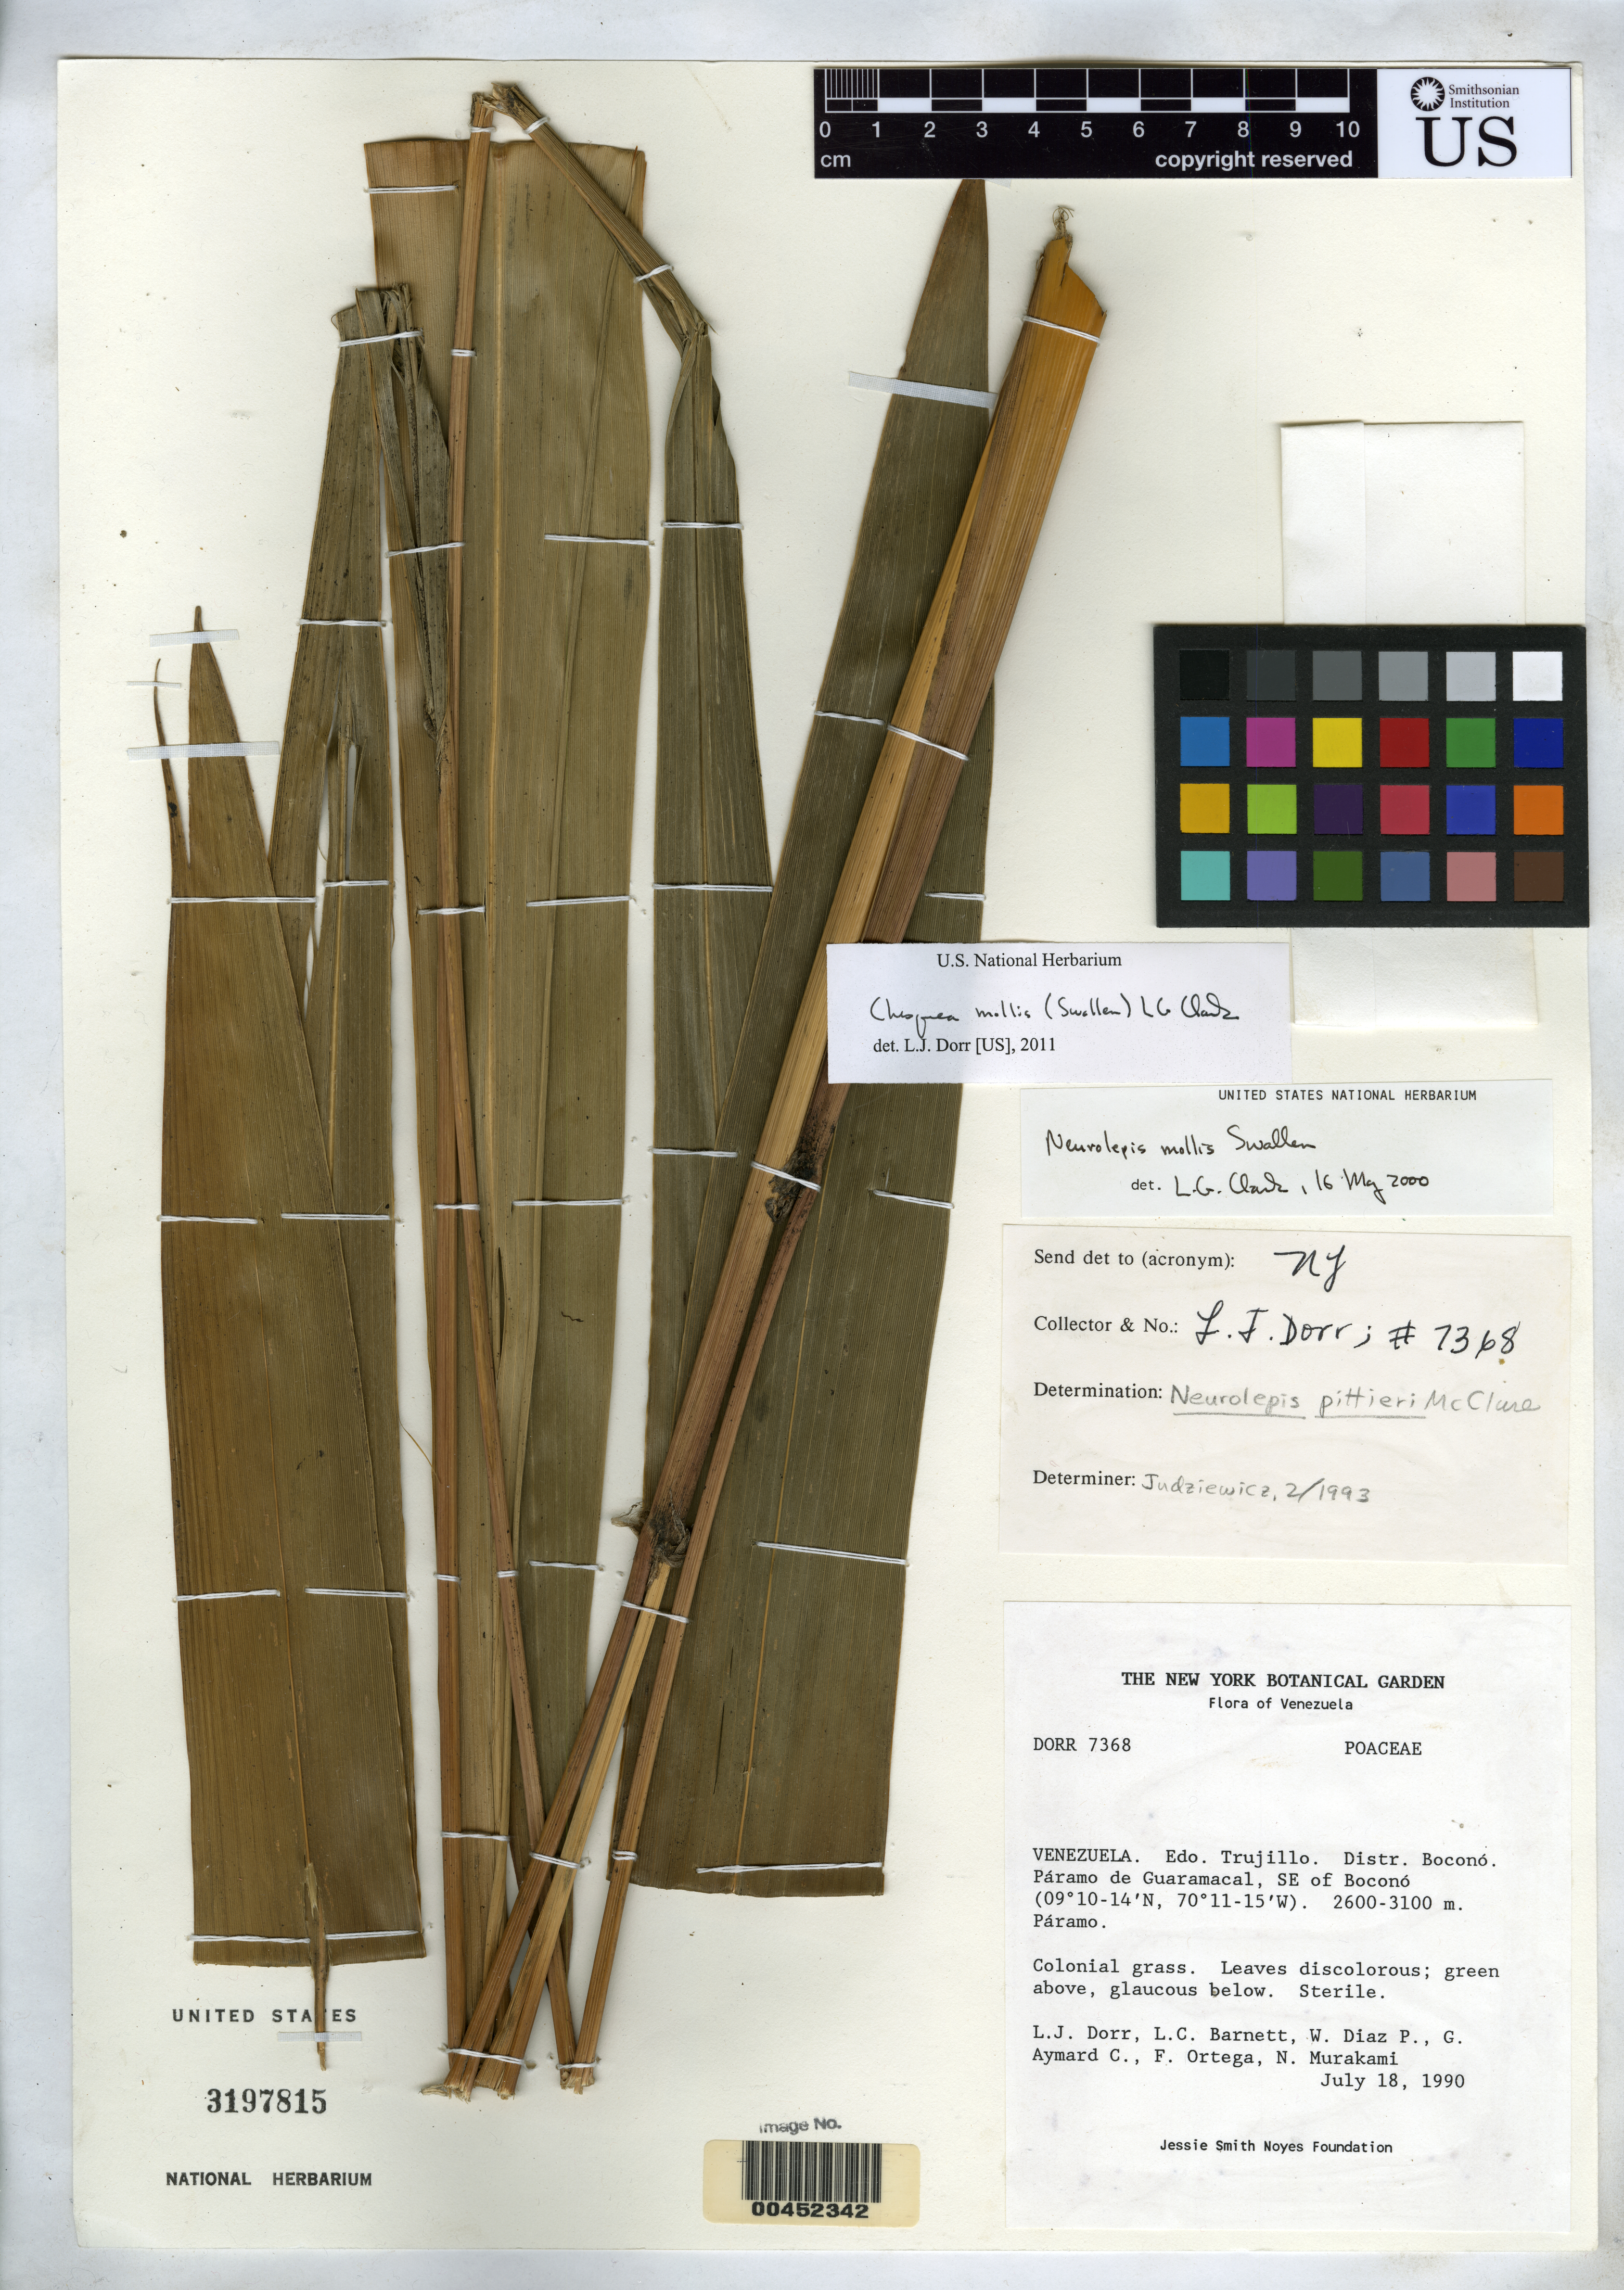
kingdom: Plantae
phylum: Tracheophyta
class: Liliopsida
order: Poales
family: Poaceae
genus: Chusquea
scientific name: Chusquea mollis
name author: (Swallen) L.G. Clark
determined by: Dorr, L. J., (BOT), Smithsonian Institution - National Museum of Natural History (UNITED STATES)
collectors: L. J. Dorr, L. C. Barnett, W. Díaz P., G. A. Aymard, F. J. Ortega & N. Murakami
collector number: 7368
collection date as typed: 18 Jul 1990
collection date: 1990-07-18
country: Venezuela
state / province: Trujillo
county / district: Boconó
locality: Páramo de Guaramacal, SE of Boconó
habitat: Paramo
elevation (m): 2600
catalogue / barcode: US 3197815